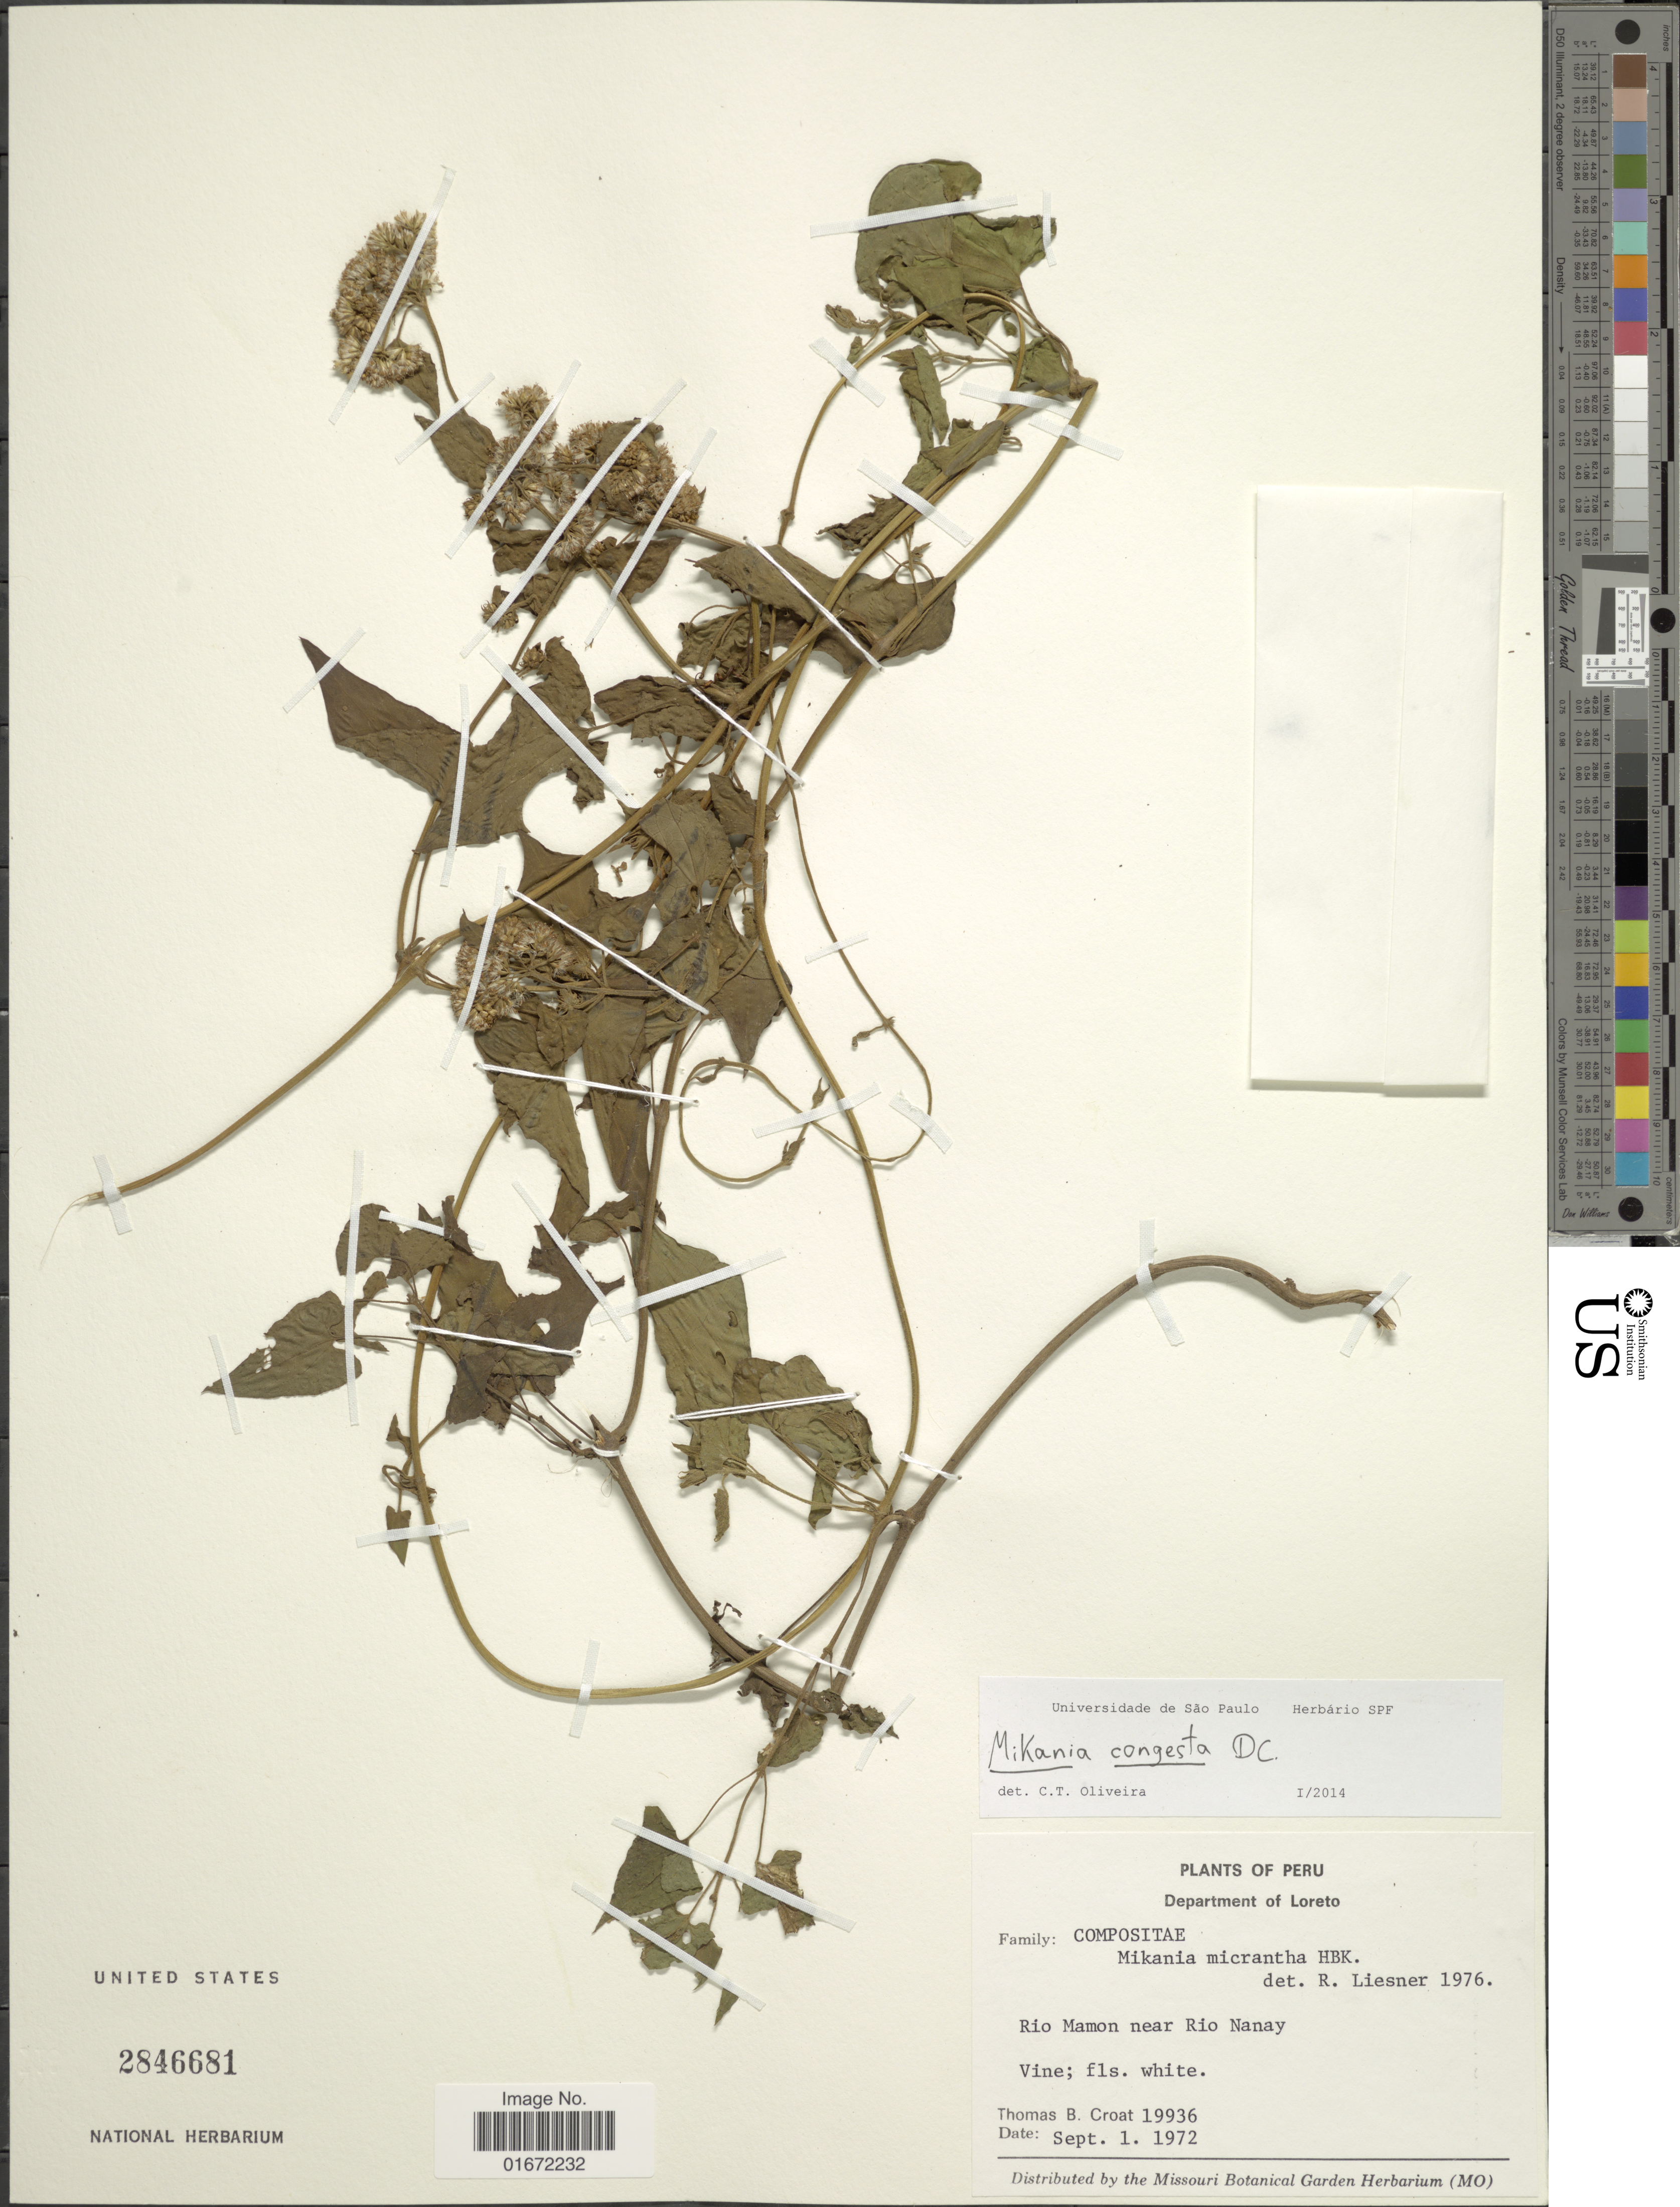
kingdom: Plantae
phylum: Tracheophyta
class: Magnoliopsida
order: Asterales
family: Asteraceae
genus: Mikania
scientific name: Mikania congesta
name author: DC.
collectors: T. B. Croat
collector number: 19936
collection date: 1972-09-01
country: Peru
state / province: Loreto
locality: Department of Loreto. Rio Mamon near Rio Nanay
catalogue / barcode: US 2846681